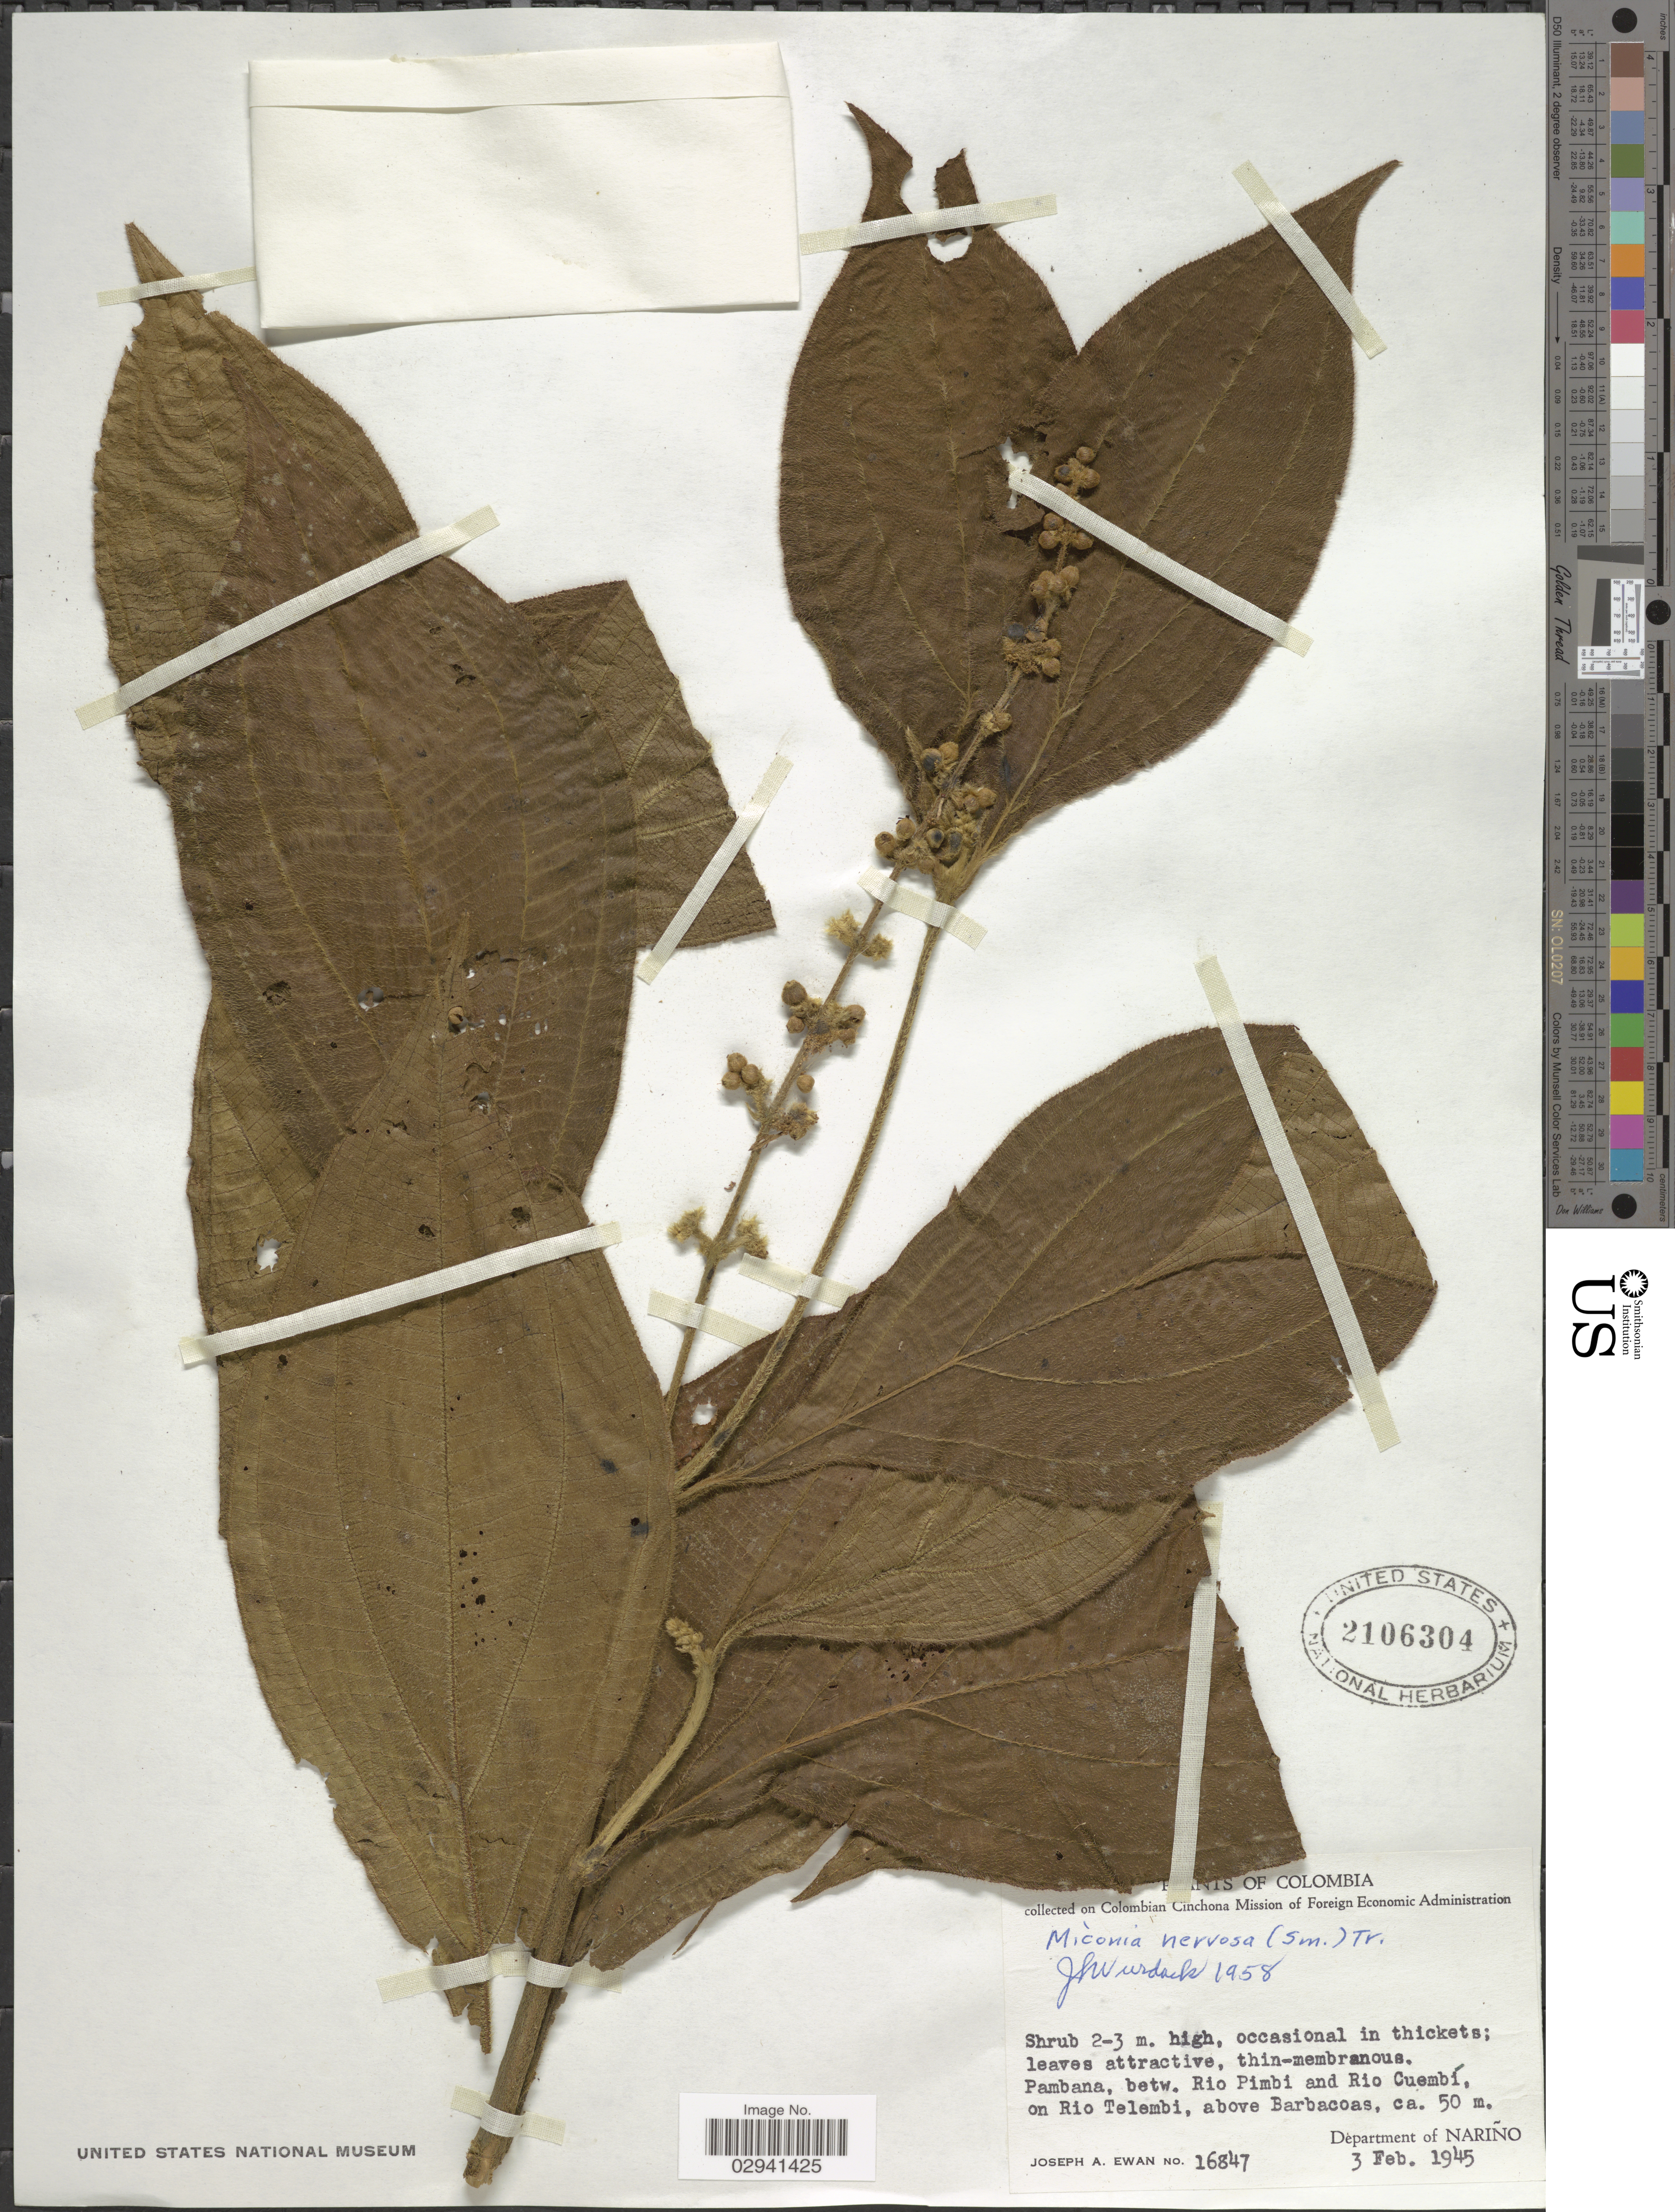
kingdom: Plantae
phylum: Tracheophyta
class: Magnoliopsida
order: Myrtales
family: Melastomataceae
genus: Miconia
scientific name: Miconia nervosa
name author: (Sm.) Triana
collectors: J. A. Ewan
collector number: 16847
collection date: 1945-02-03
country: Colombia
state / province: Nariño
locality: Pambana, betw. Rio Pimbi and Rio Cuembí, on Rio Telembi, above Barbacoas, Department of Nariño.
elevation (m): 50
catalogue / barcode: US 2106304